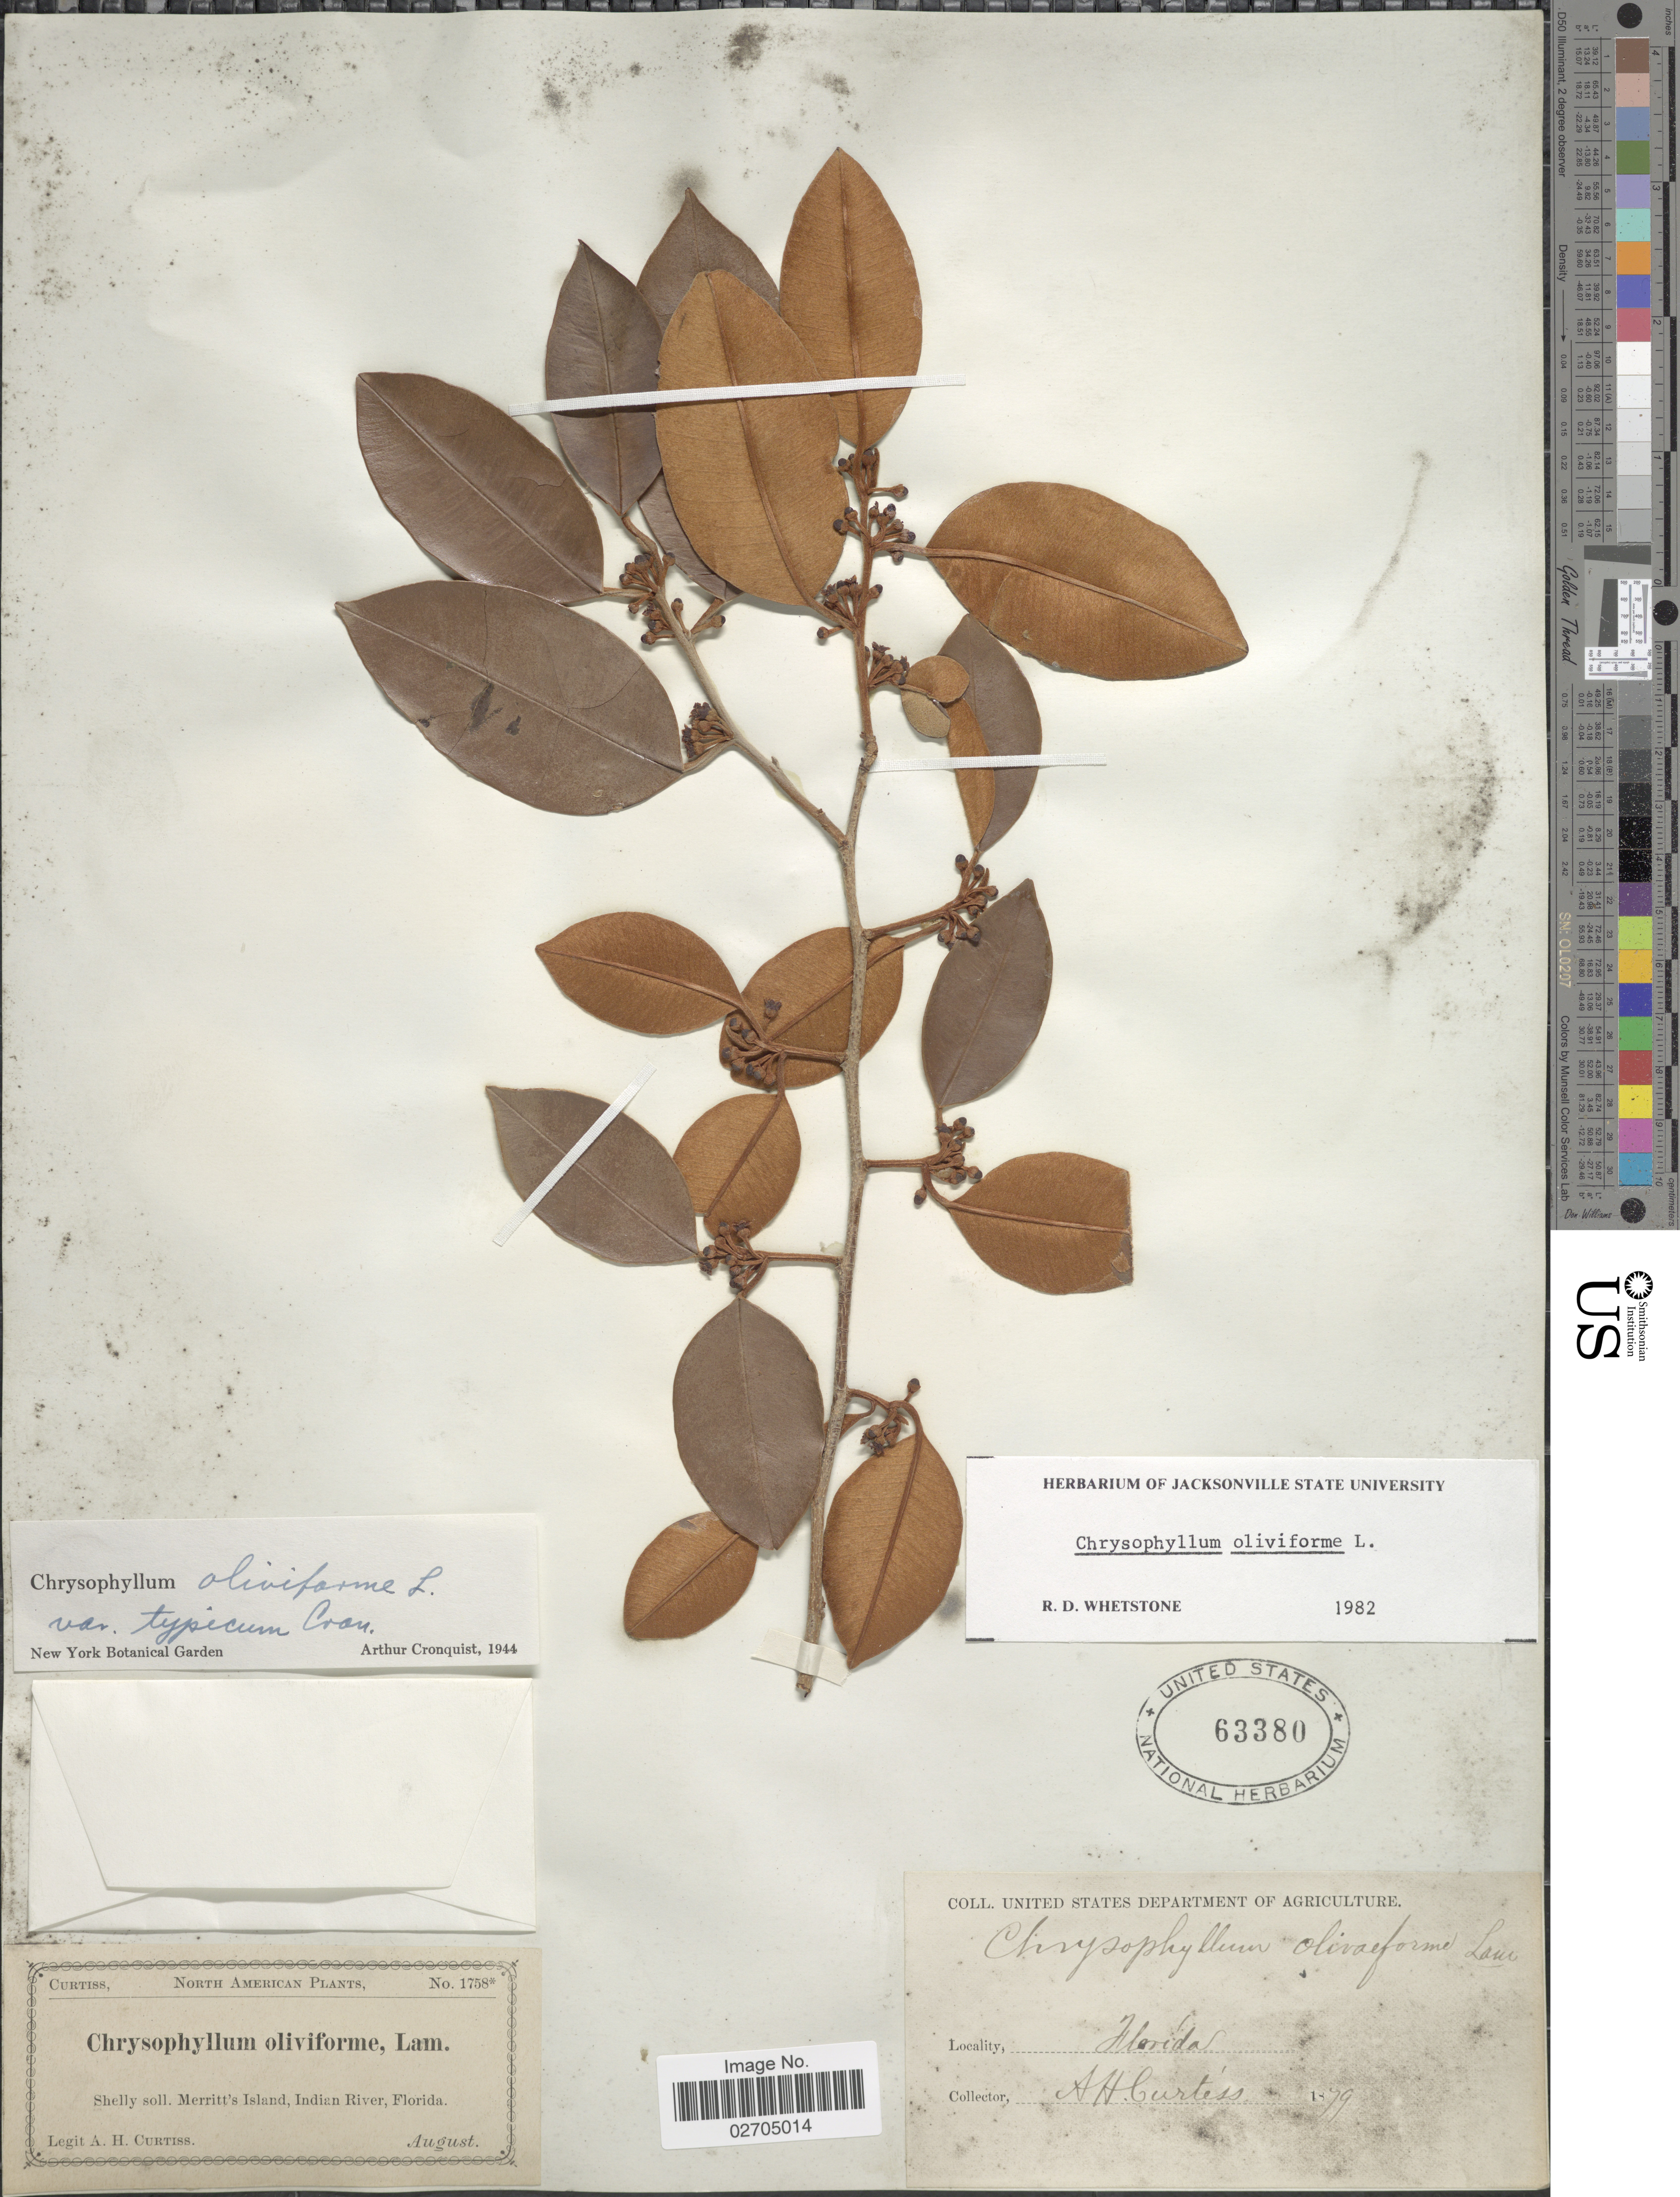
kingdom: Plantae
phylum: Tracheophyta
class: Magnoliopsida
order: Ericales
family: Sapotaceae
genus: Chrysophyllum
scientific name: Chrysophyllum oliviforme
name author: L.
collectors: A. H. Curtiss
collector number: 1758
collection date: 1879-08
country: United States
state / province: Florida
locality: Shelly soil, Merritt's Island, Indian River.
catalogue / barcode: US 63380